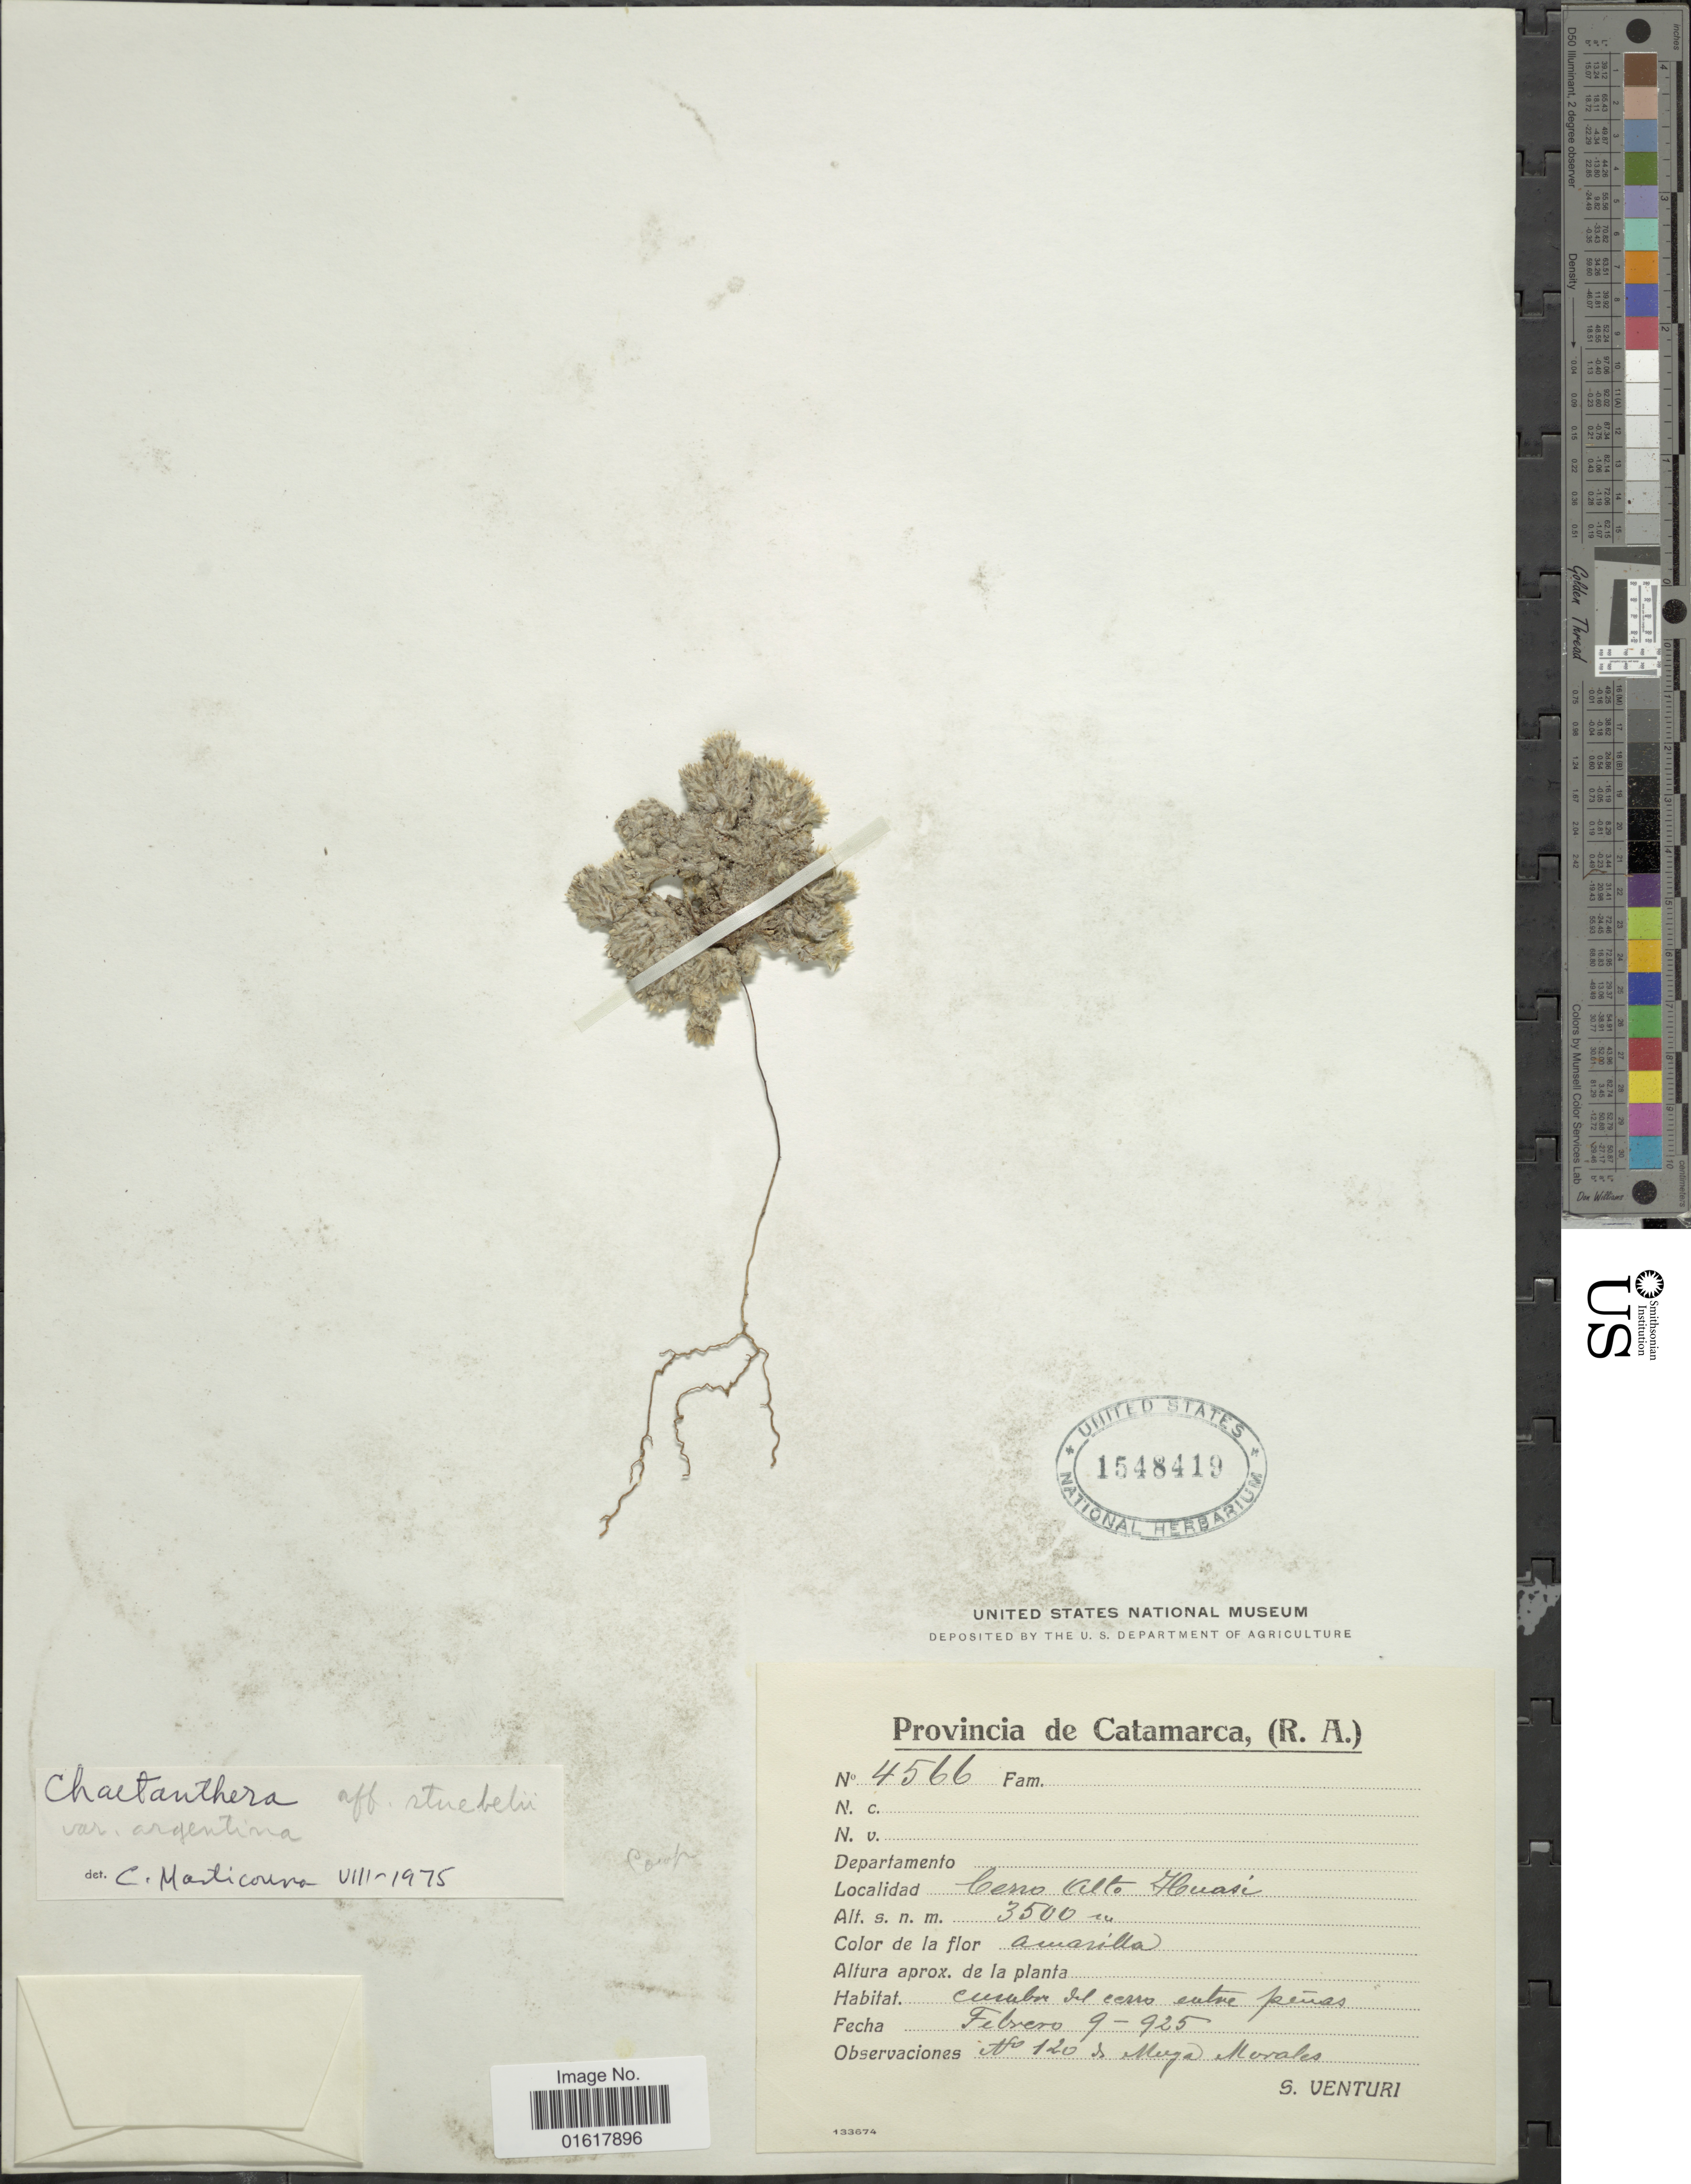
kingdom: Plantae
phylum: Tracheophyta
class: Magnoliopsida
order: Asterales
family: Asteraceae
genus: Chaetanthera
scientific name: Chaetanthera stuebelii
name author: Hieron.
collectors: S. Venturi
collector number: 4566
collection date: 1925-02-09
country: Argentina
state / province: Catamarca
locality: Cerro Alto Huasi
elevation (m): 3500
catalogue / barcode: US 1548419